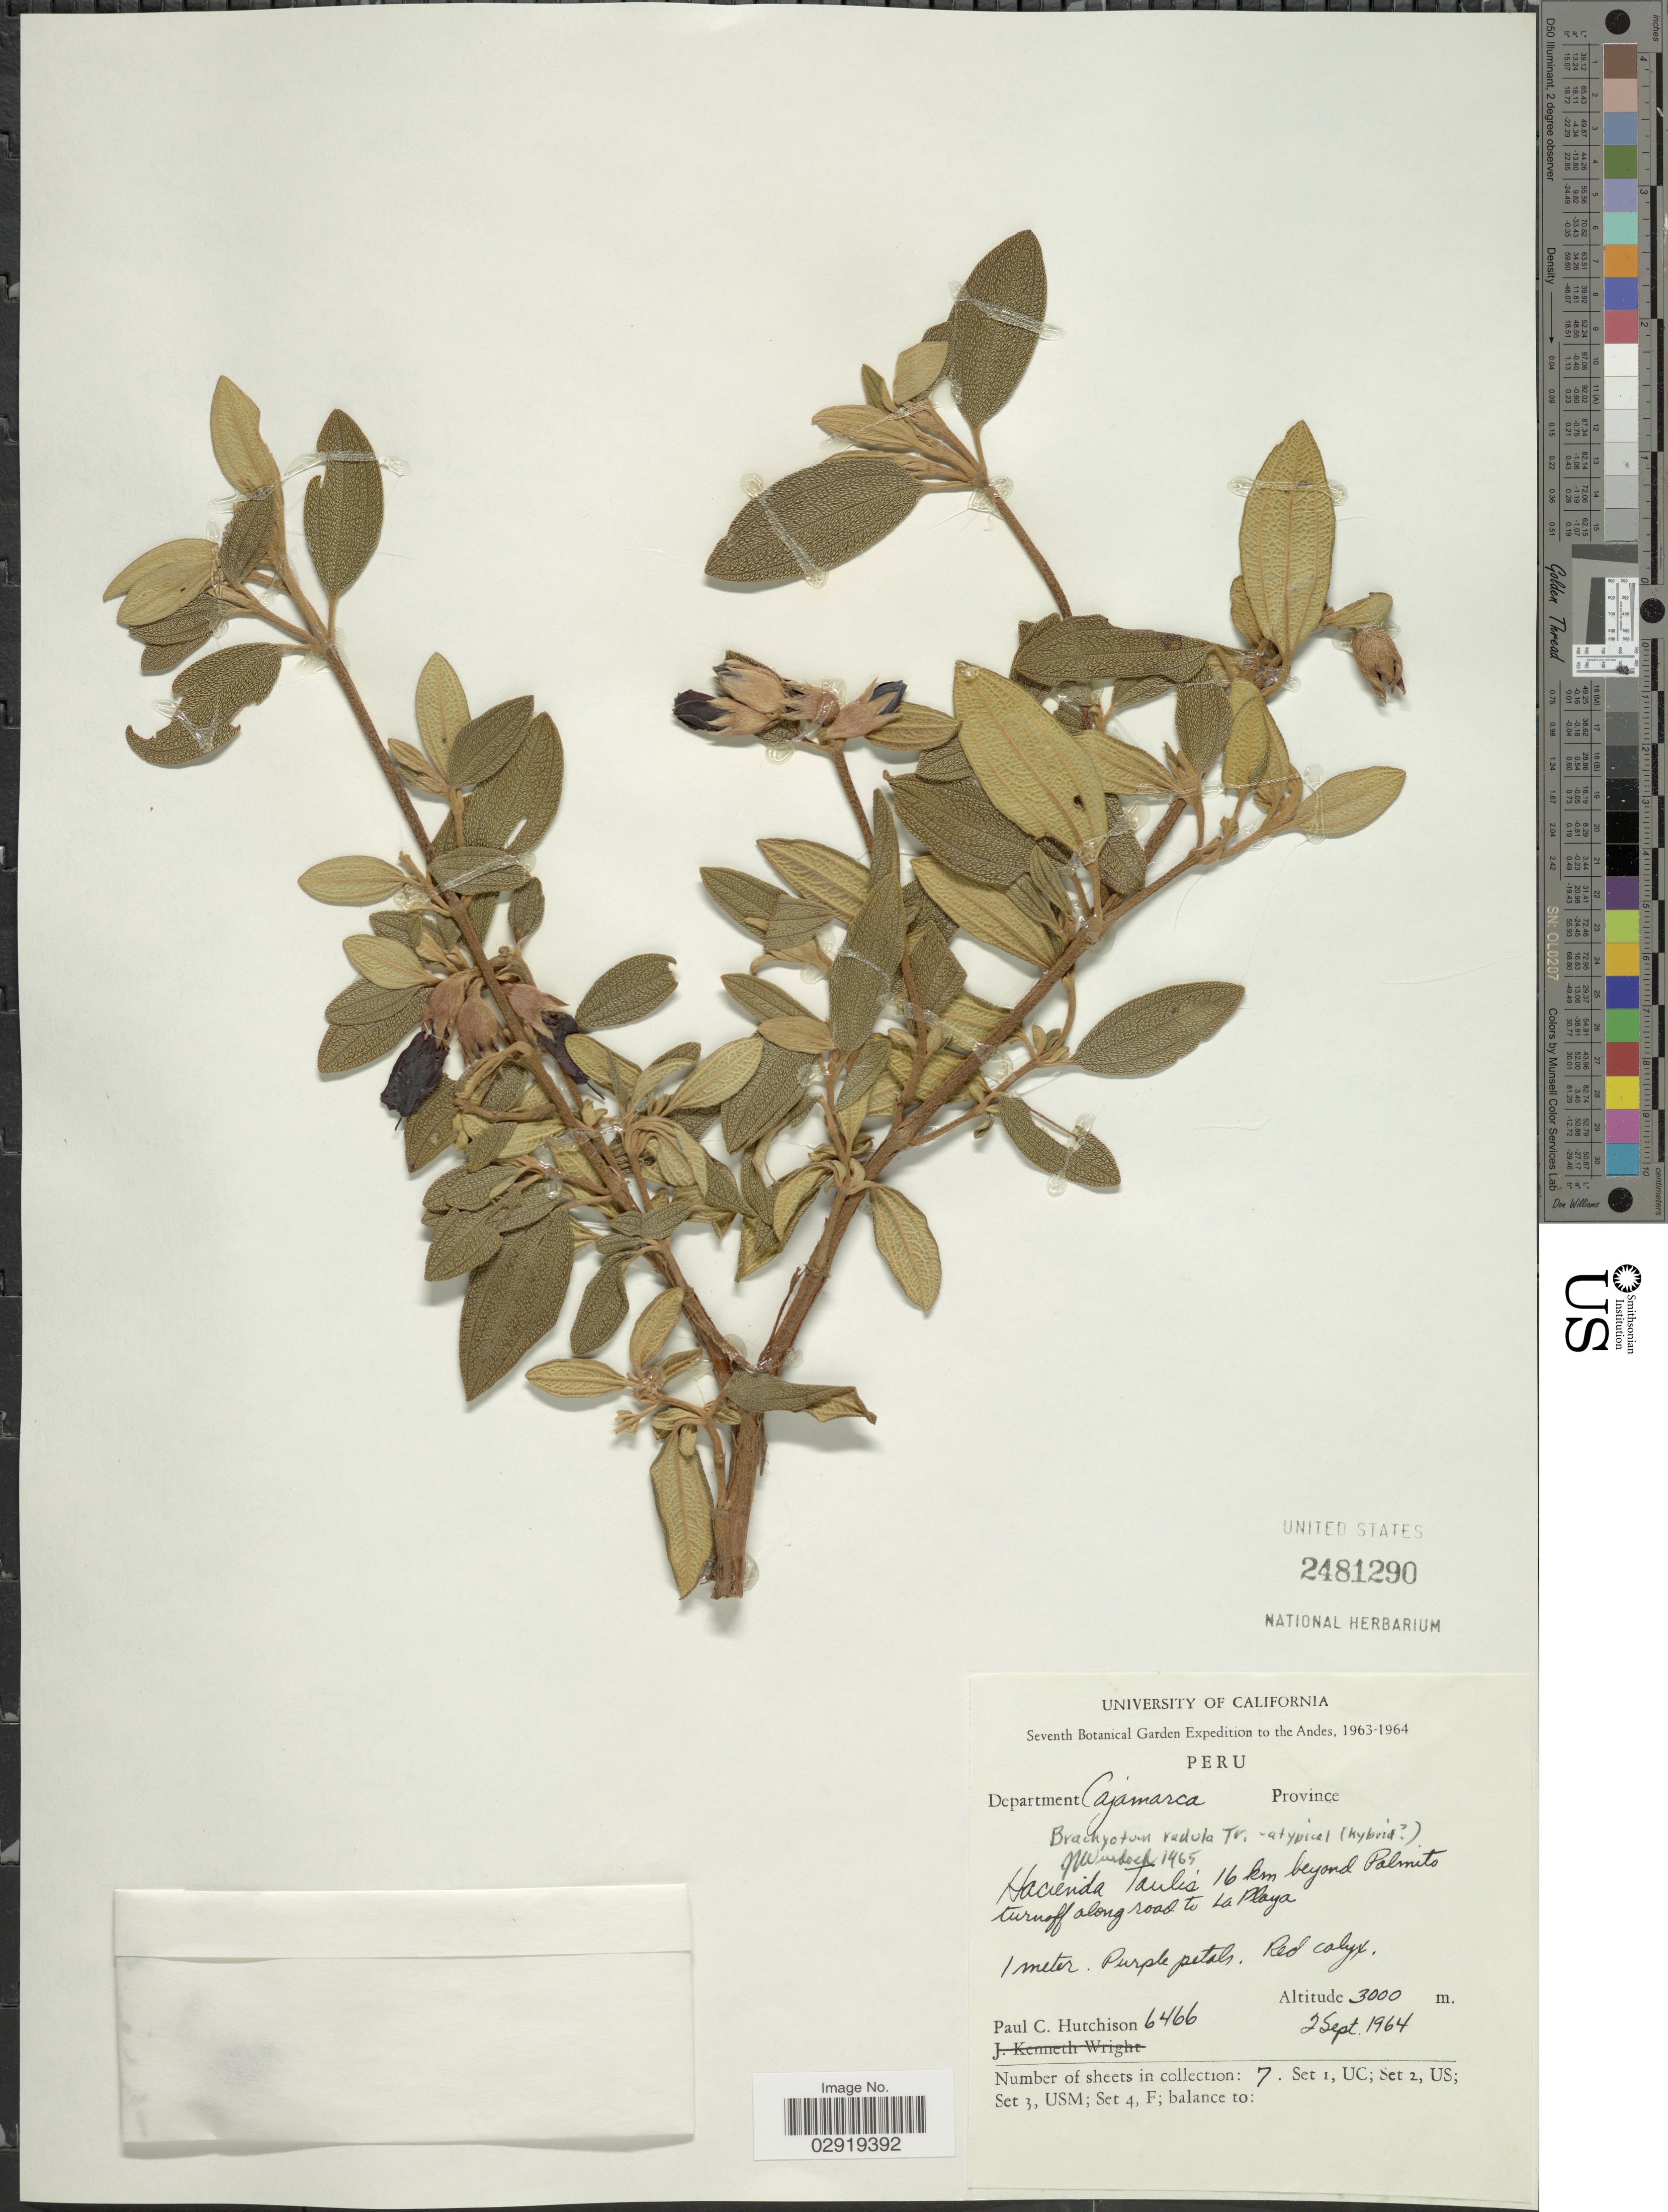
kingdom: Plantae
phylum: Tracheophyta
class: Magnoliopsida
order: Myrtales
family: Melastomataceae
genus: Brachyotum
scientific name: Brachyotum radula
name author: Triana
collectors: P. C. Hutchison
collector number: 6466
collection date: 1964-09-02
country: Peru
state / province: Cajamarca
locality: Andes. Department Cajamarca. Hacienda Taulis 16 km beyond Palmito turnoff along road to La Playa.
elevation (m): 3000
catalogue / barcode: US 2481290